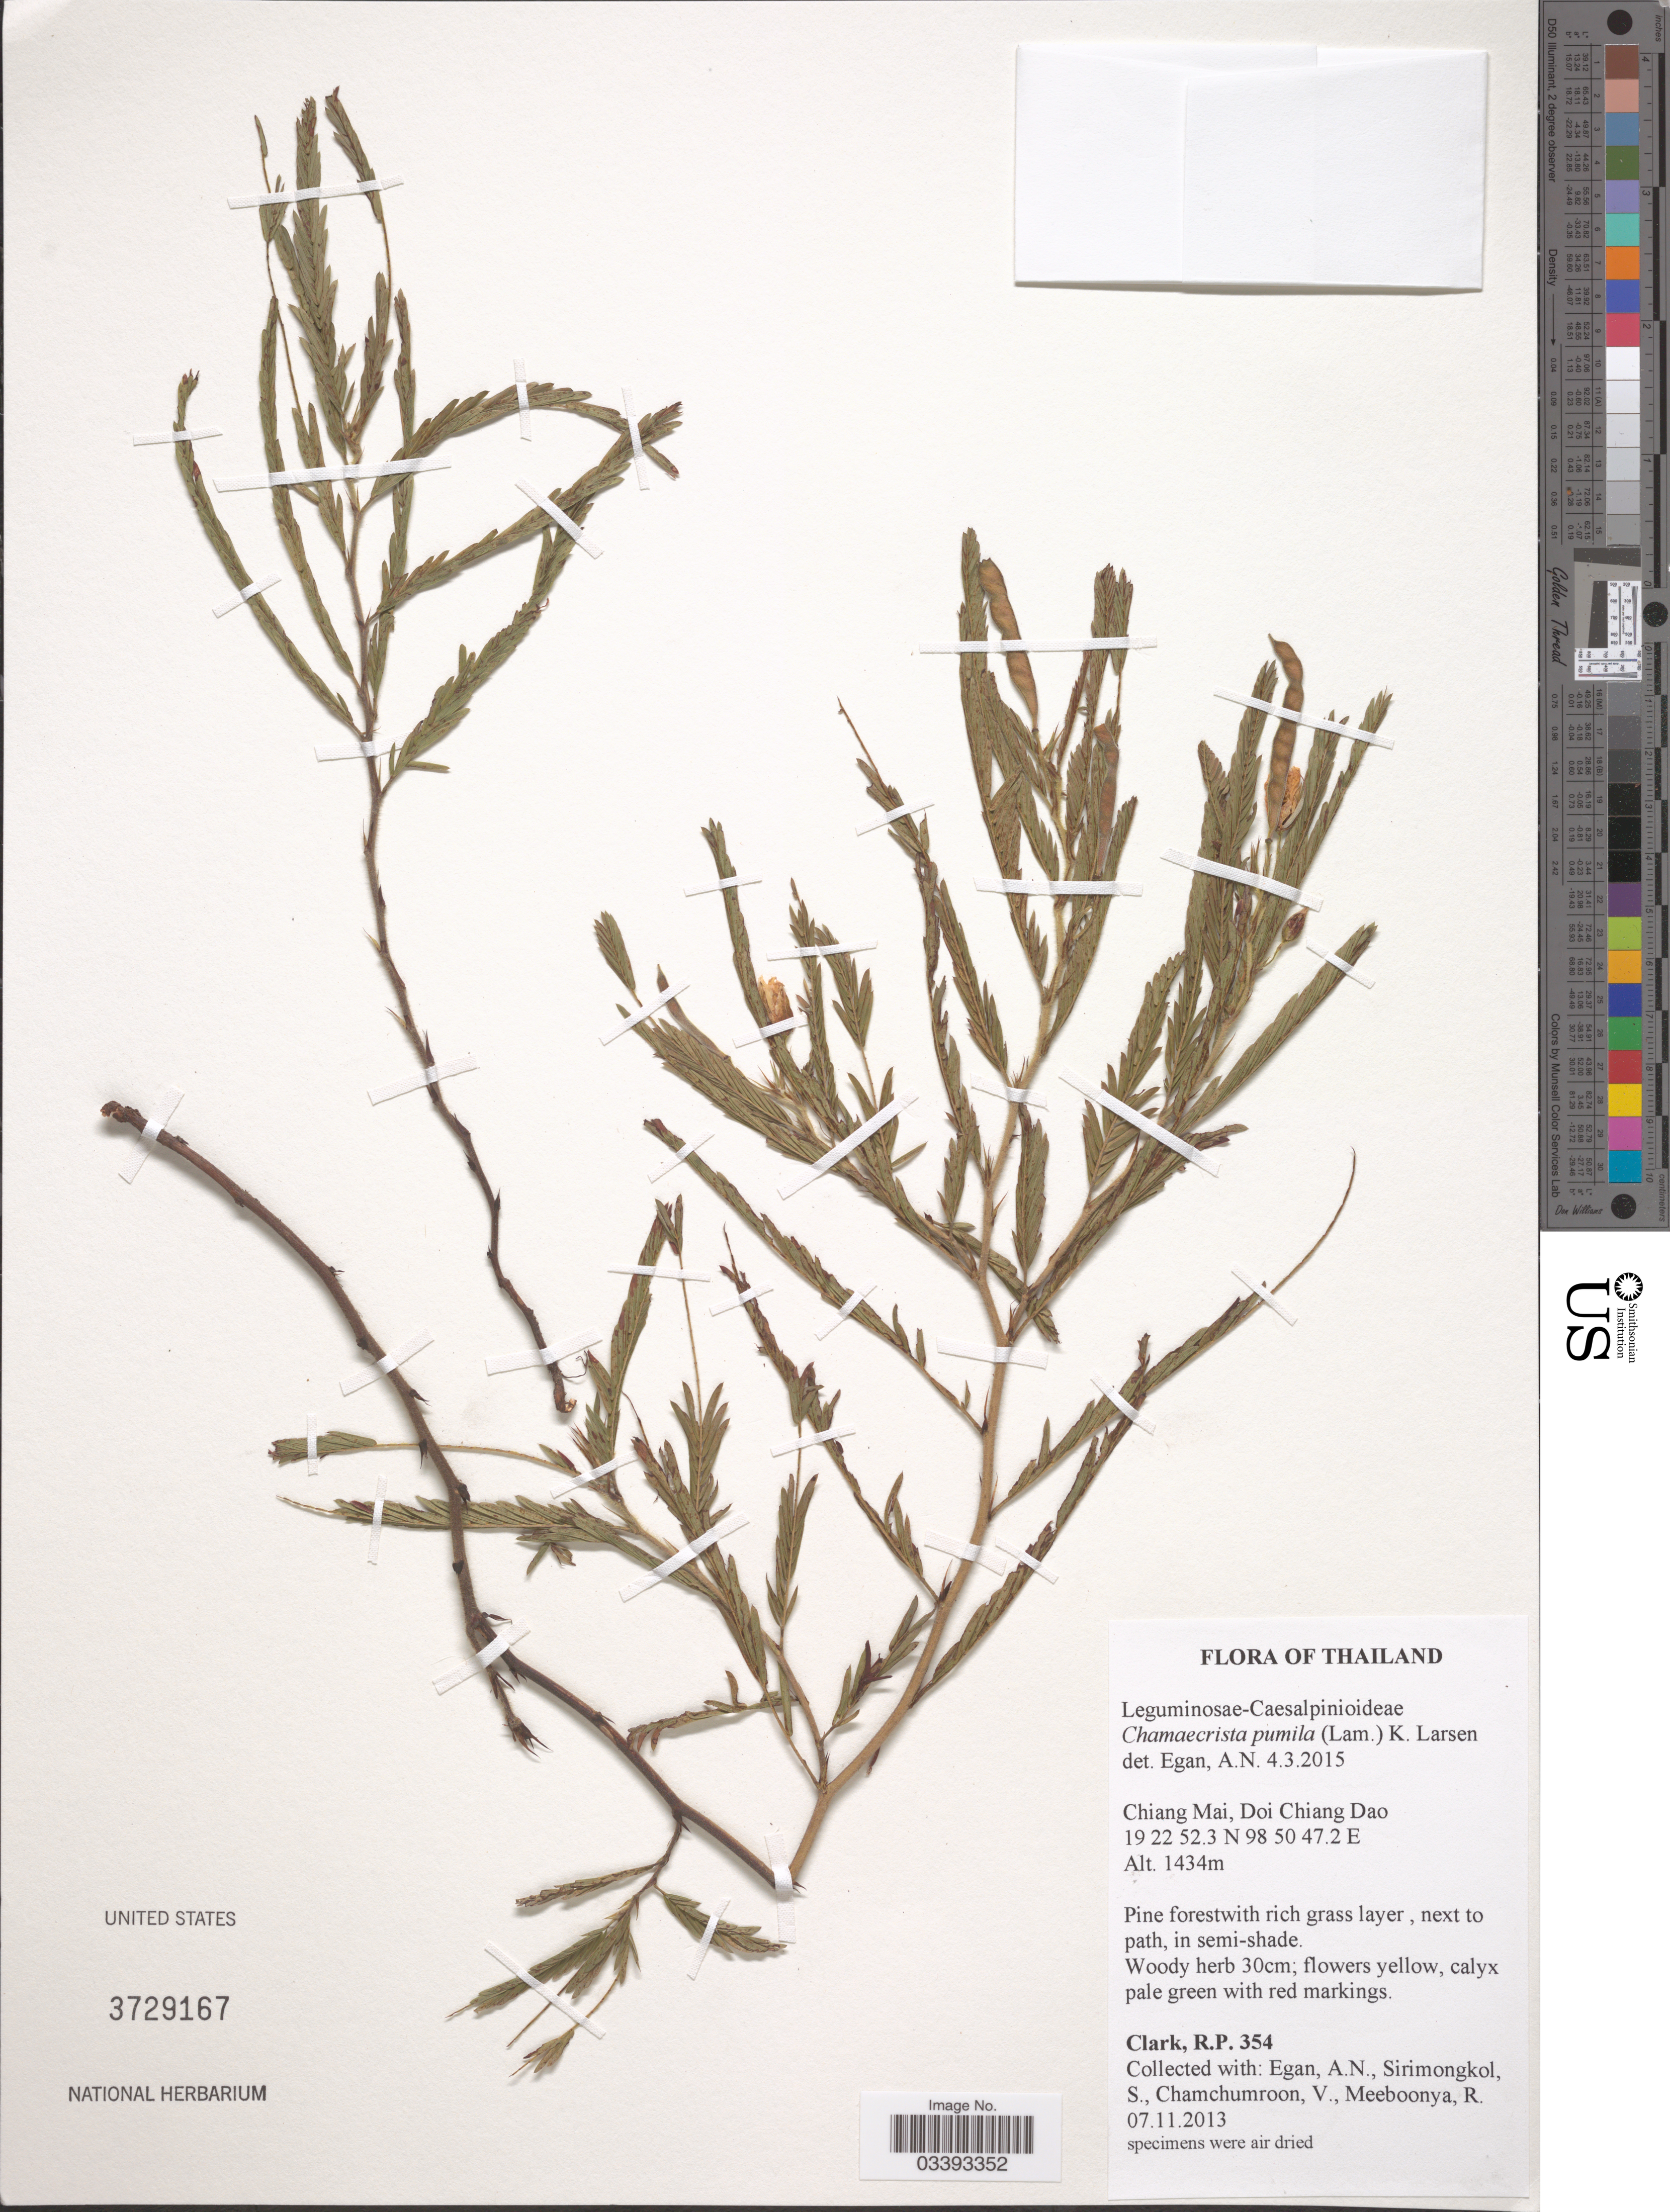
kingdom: Plantae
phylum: Tracheophyta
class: Magnoliopsida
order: Fabales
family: Fabaceae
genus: Chamaecrista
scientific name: Chamaecrista pumila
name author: (Lam.) K. Larsen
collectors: R. P. Clark, A. N. Egan, S. Sirimongkol, V. Chamchumroon & R. Meeboonya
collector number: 354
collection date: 2013-11-07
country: Thailand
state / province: Chiang Mai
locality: Doi Chiang Dao.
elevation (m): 1434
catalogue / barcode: US 3729167